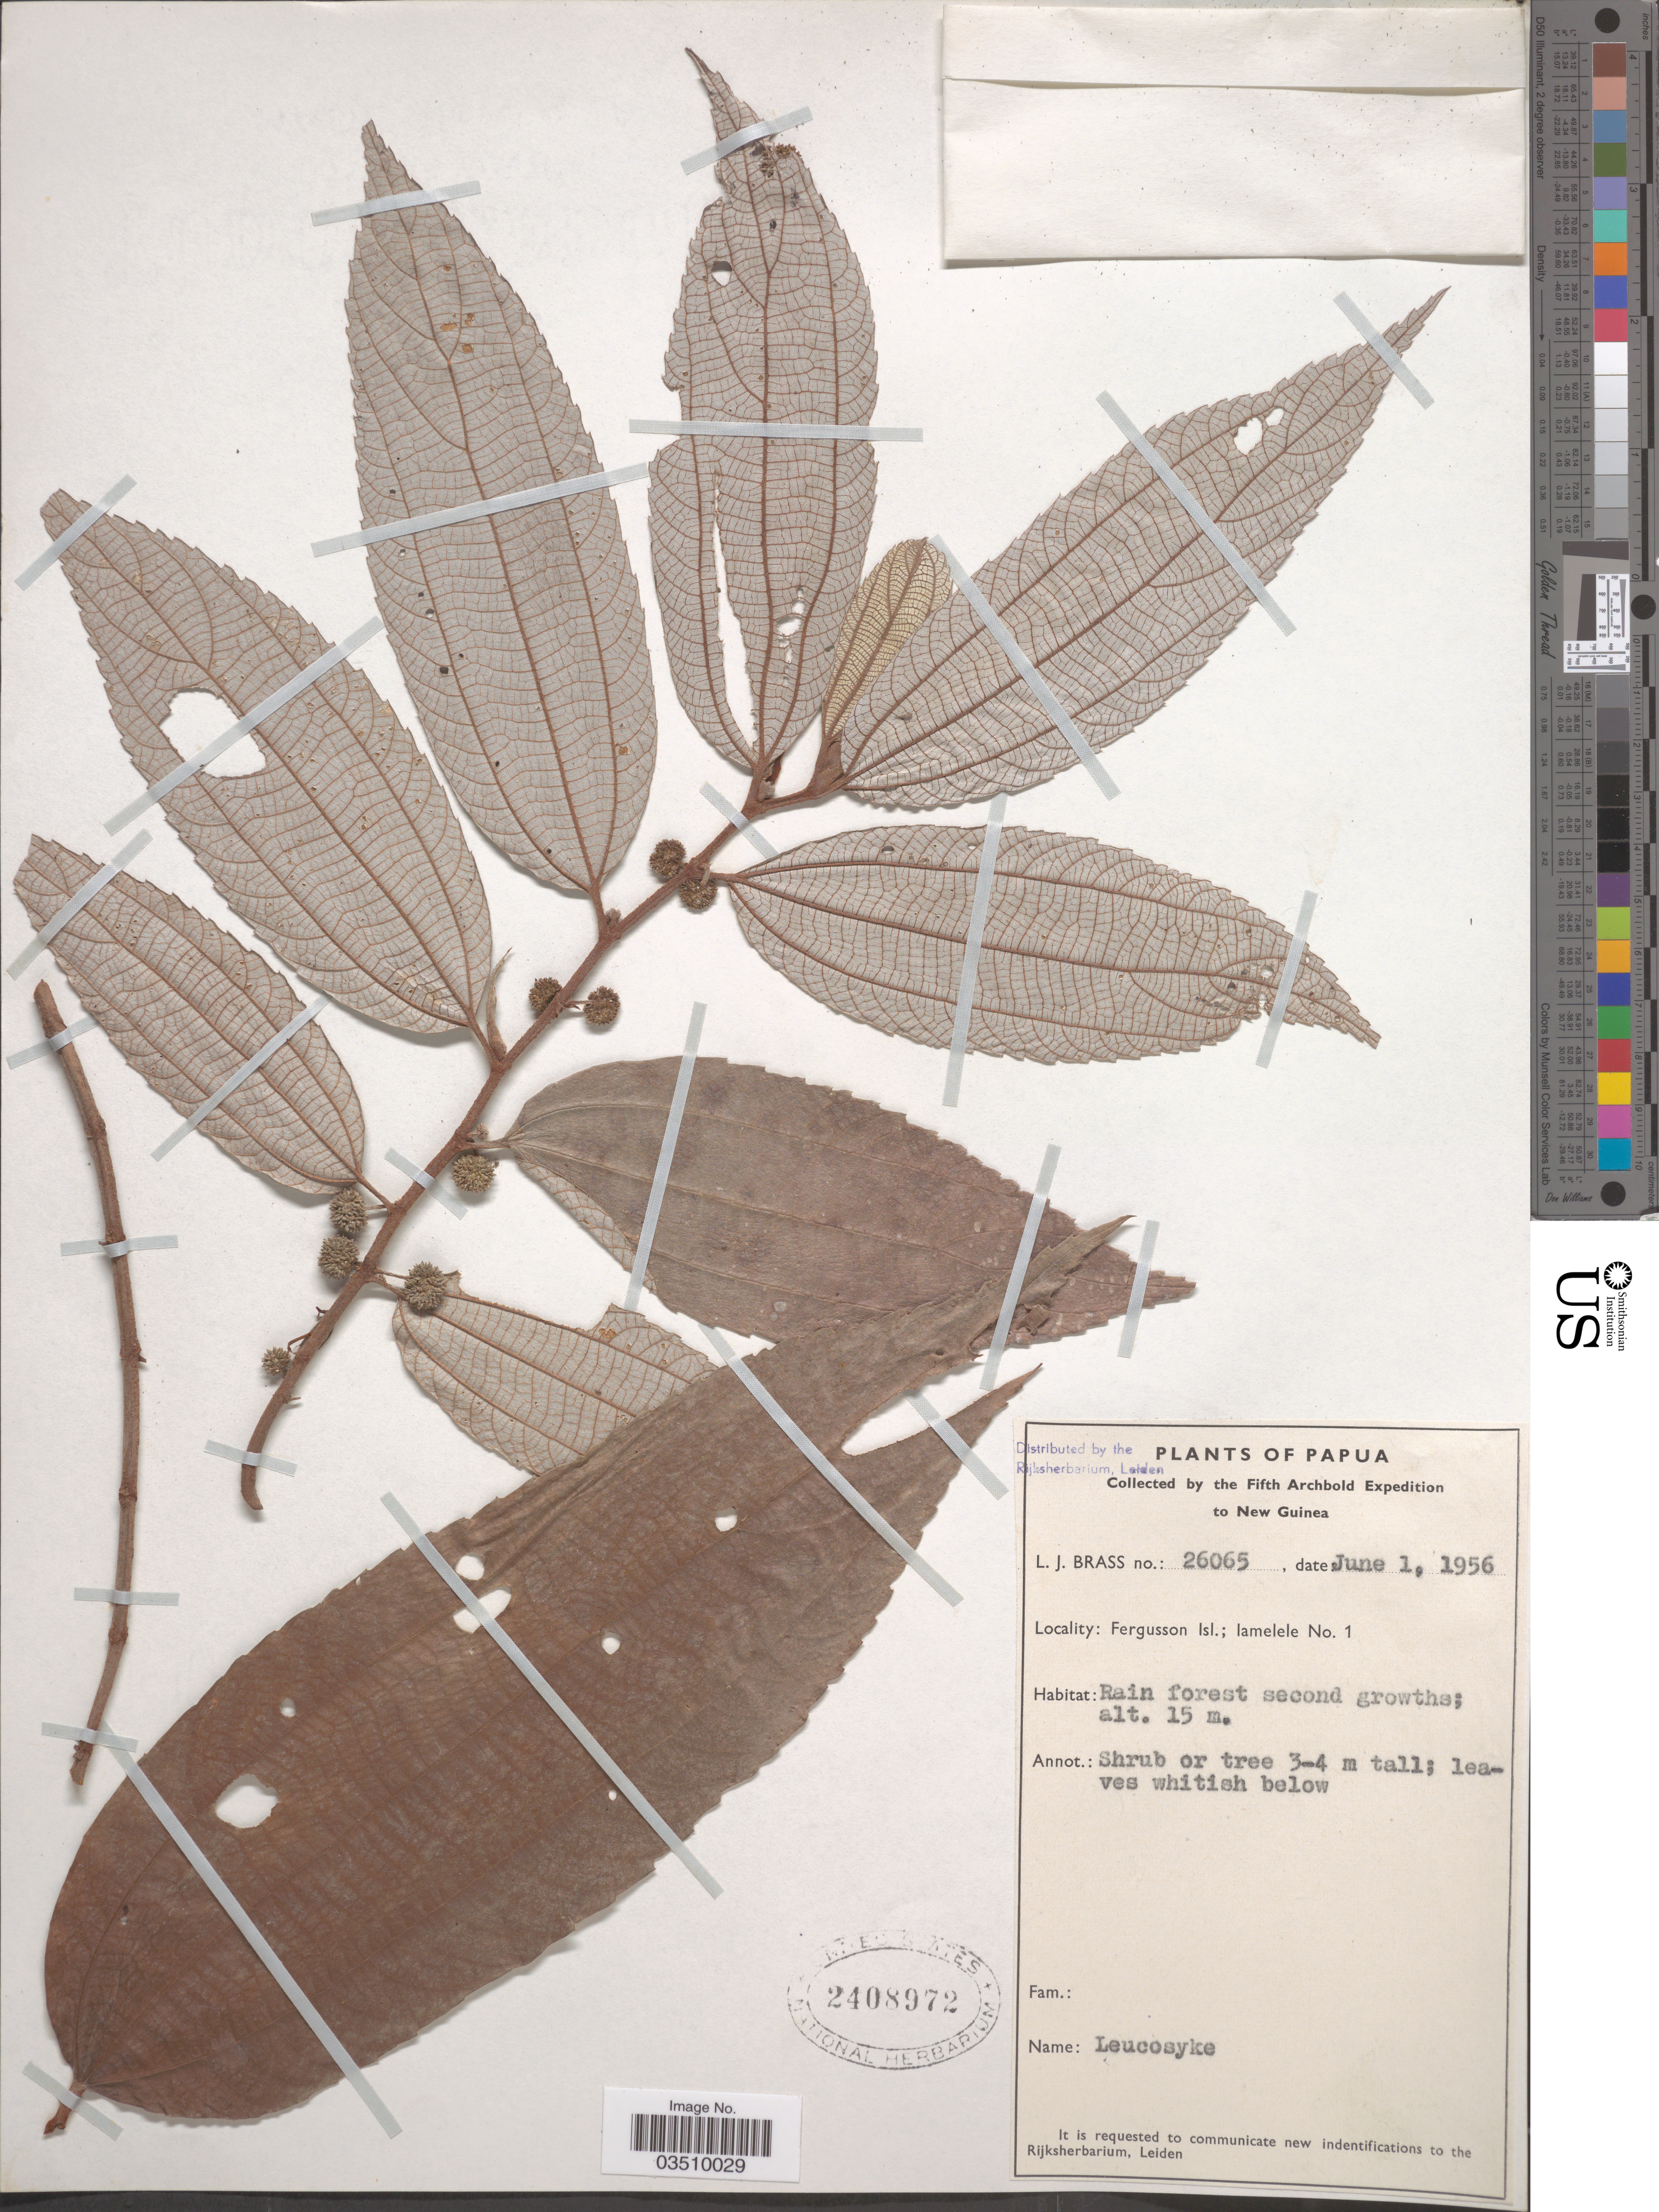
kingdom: Plantae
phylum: Tracheophyta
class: Magnoliopsida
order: Rosales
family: Urticaceae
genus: Leucosyke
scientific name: Leucosyke sp.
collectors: L. J. Brass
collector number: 26065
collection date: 1956-06-01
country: Papua New Guinea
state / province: Milne Bay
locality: Papua. New Guinea. Fergusson Isl.; lamelele No. 1.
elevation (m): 15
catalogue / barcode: US 2408972